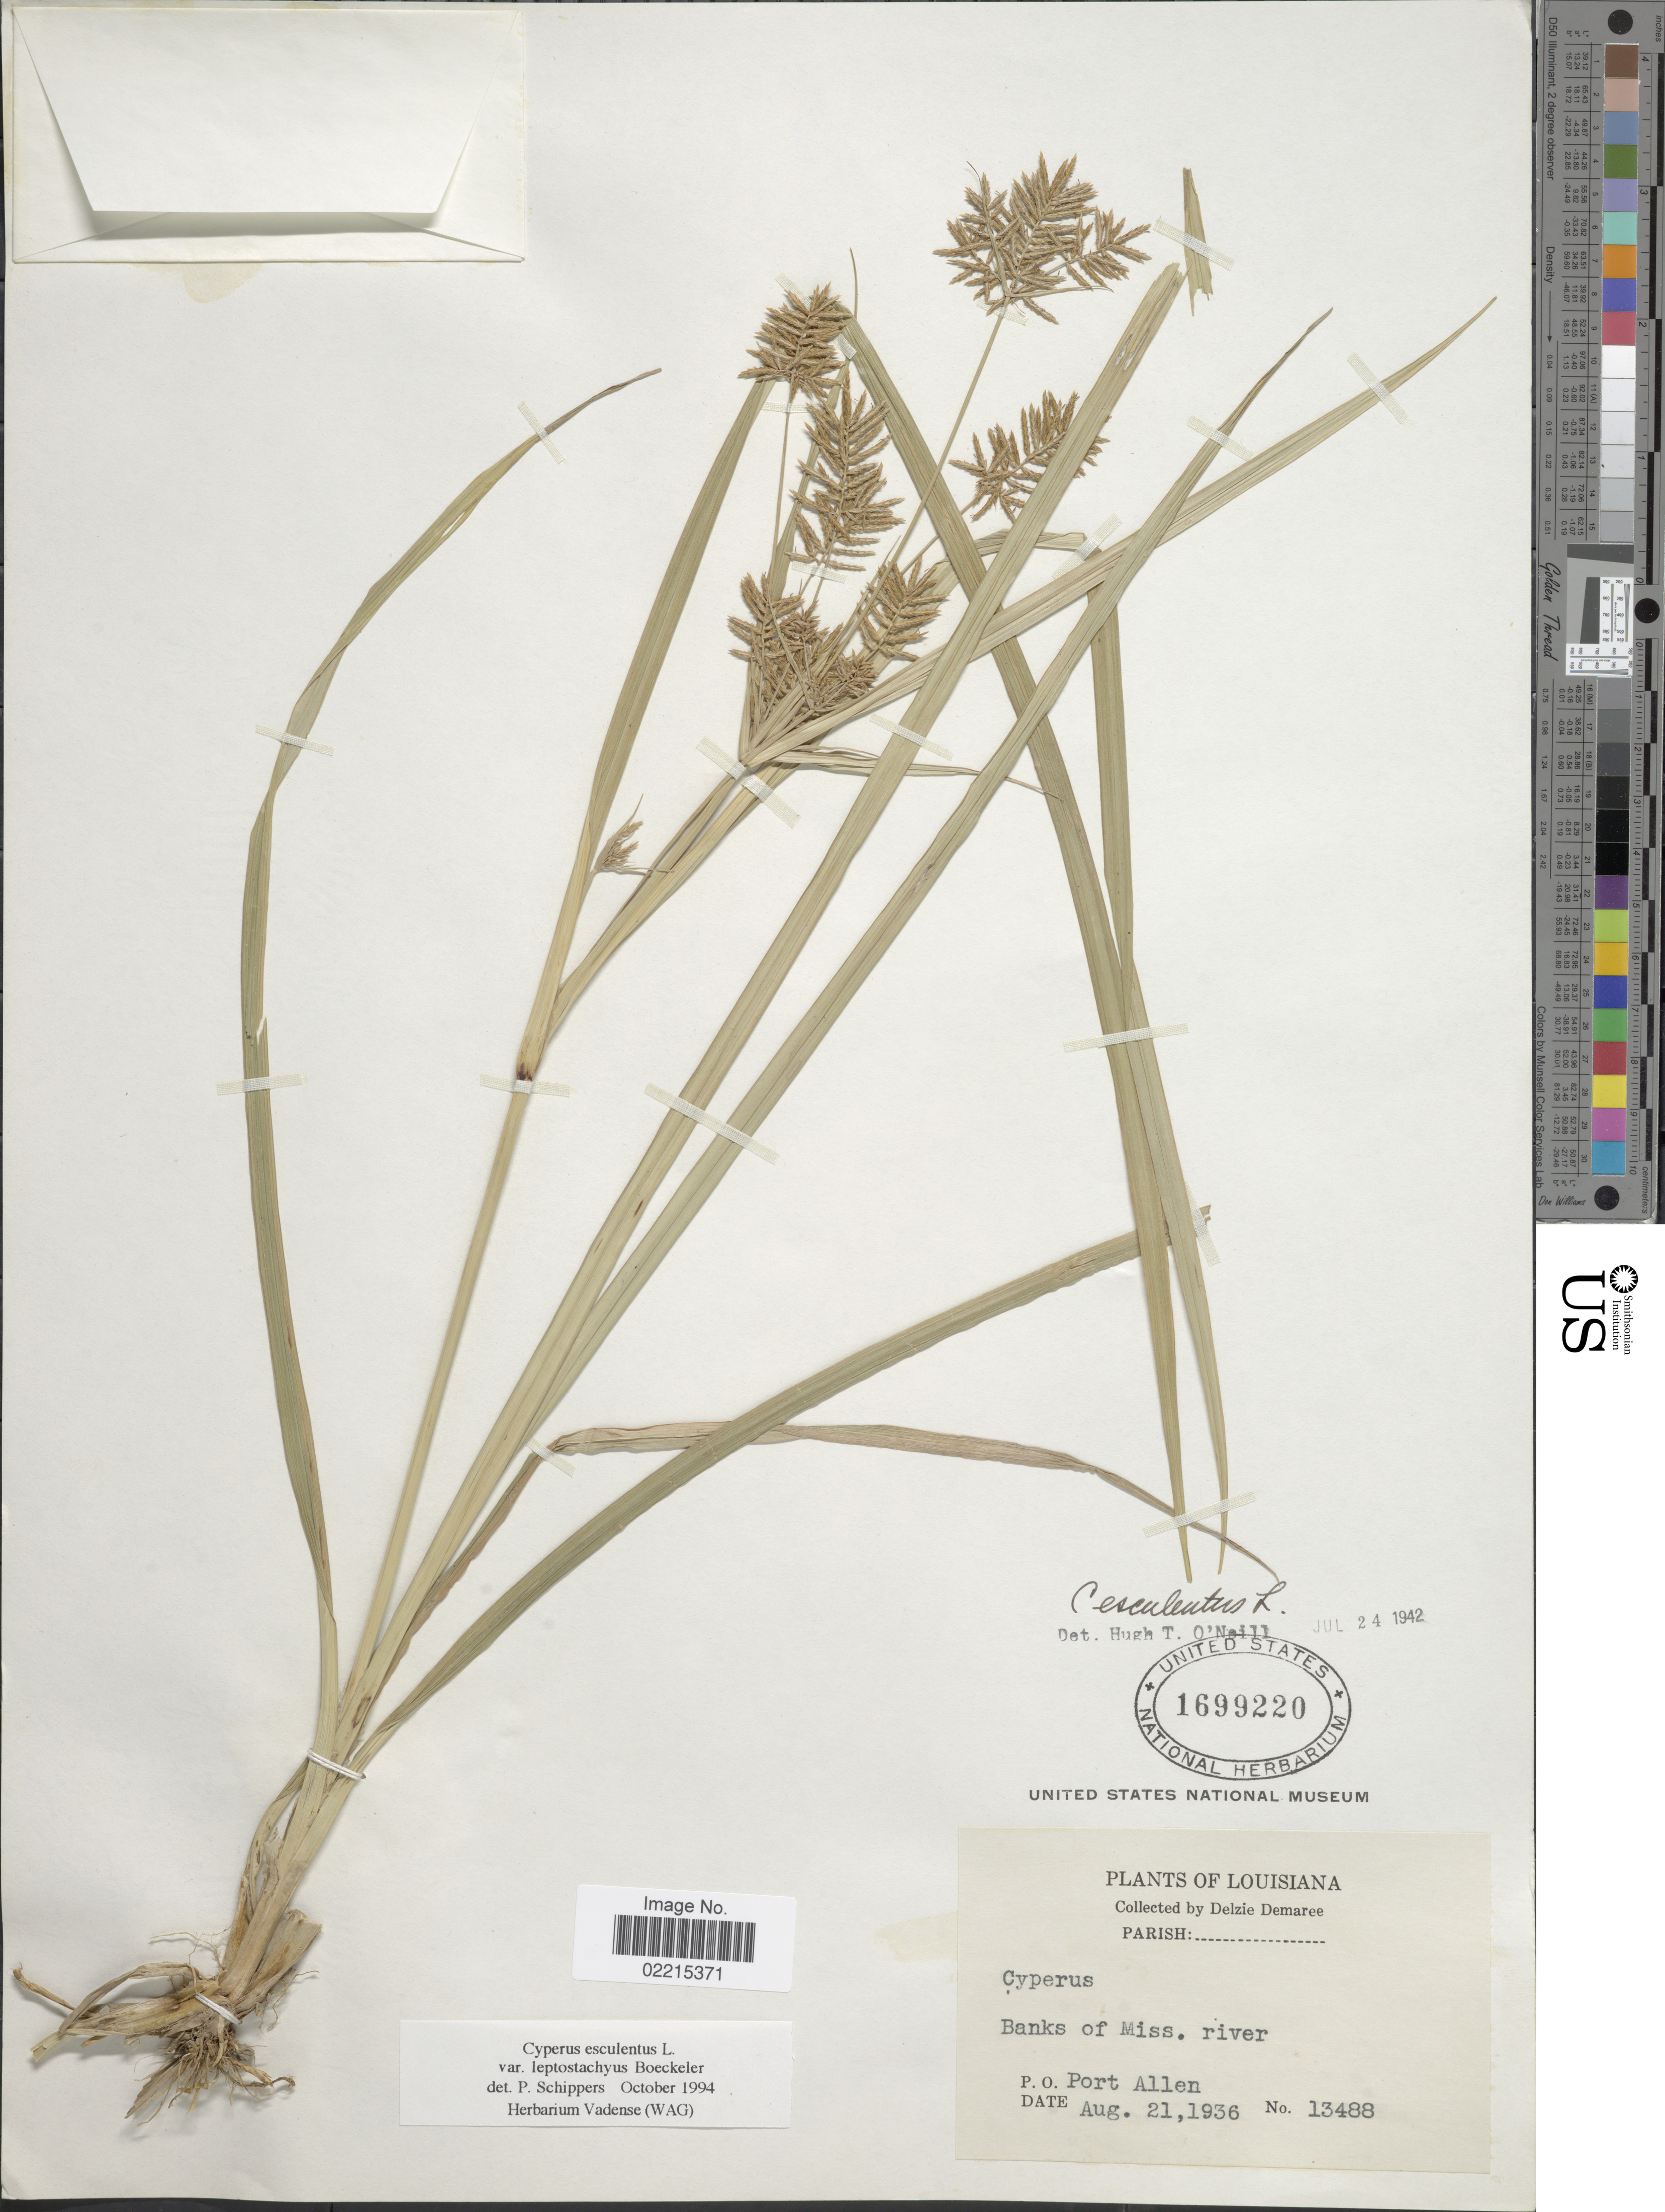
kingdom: Plantae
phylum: Tracheophyta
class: Liliopsida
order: Poales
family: Cyperaceae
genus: Cyperus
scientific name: Cyperus esculentus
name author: L.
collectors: D. Demaree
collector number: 13488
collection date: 1936-08-21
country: United States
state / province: Louisiana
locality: Parish: P. O. Port Allen, Banks of Miss. River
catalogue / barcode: US 1699220